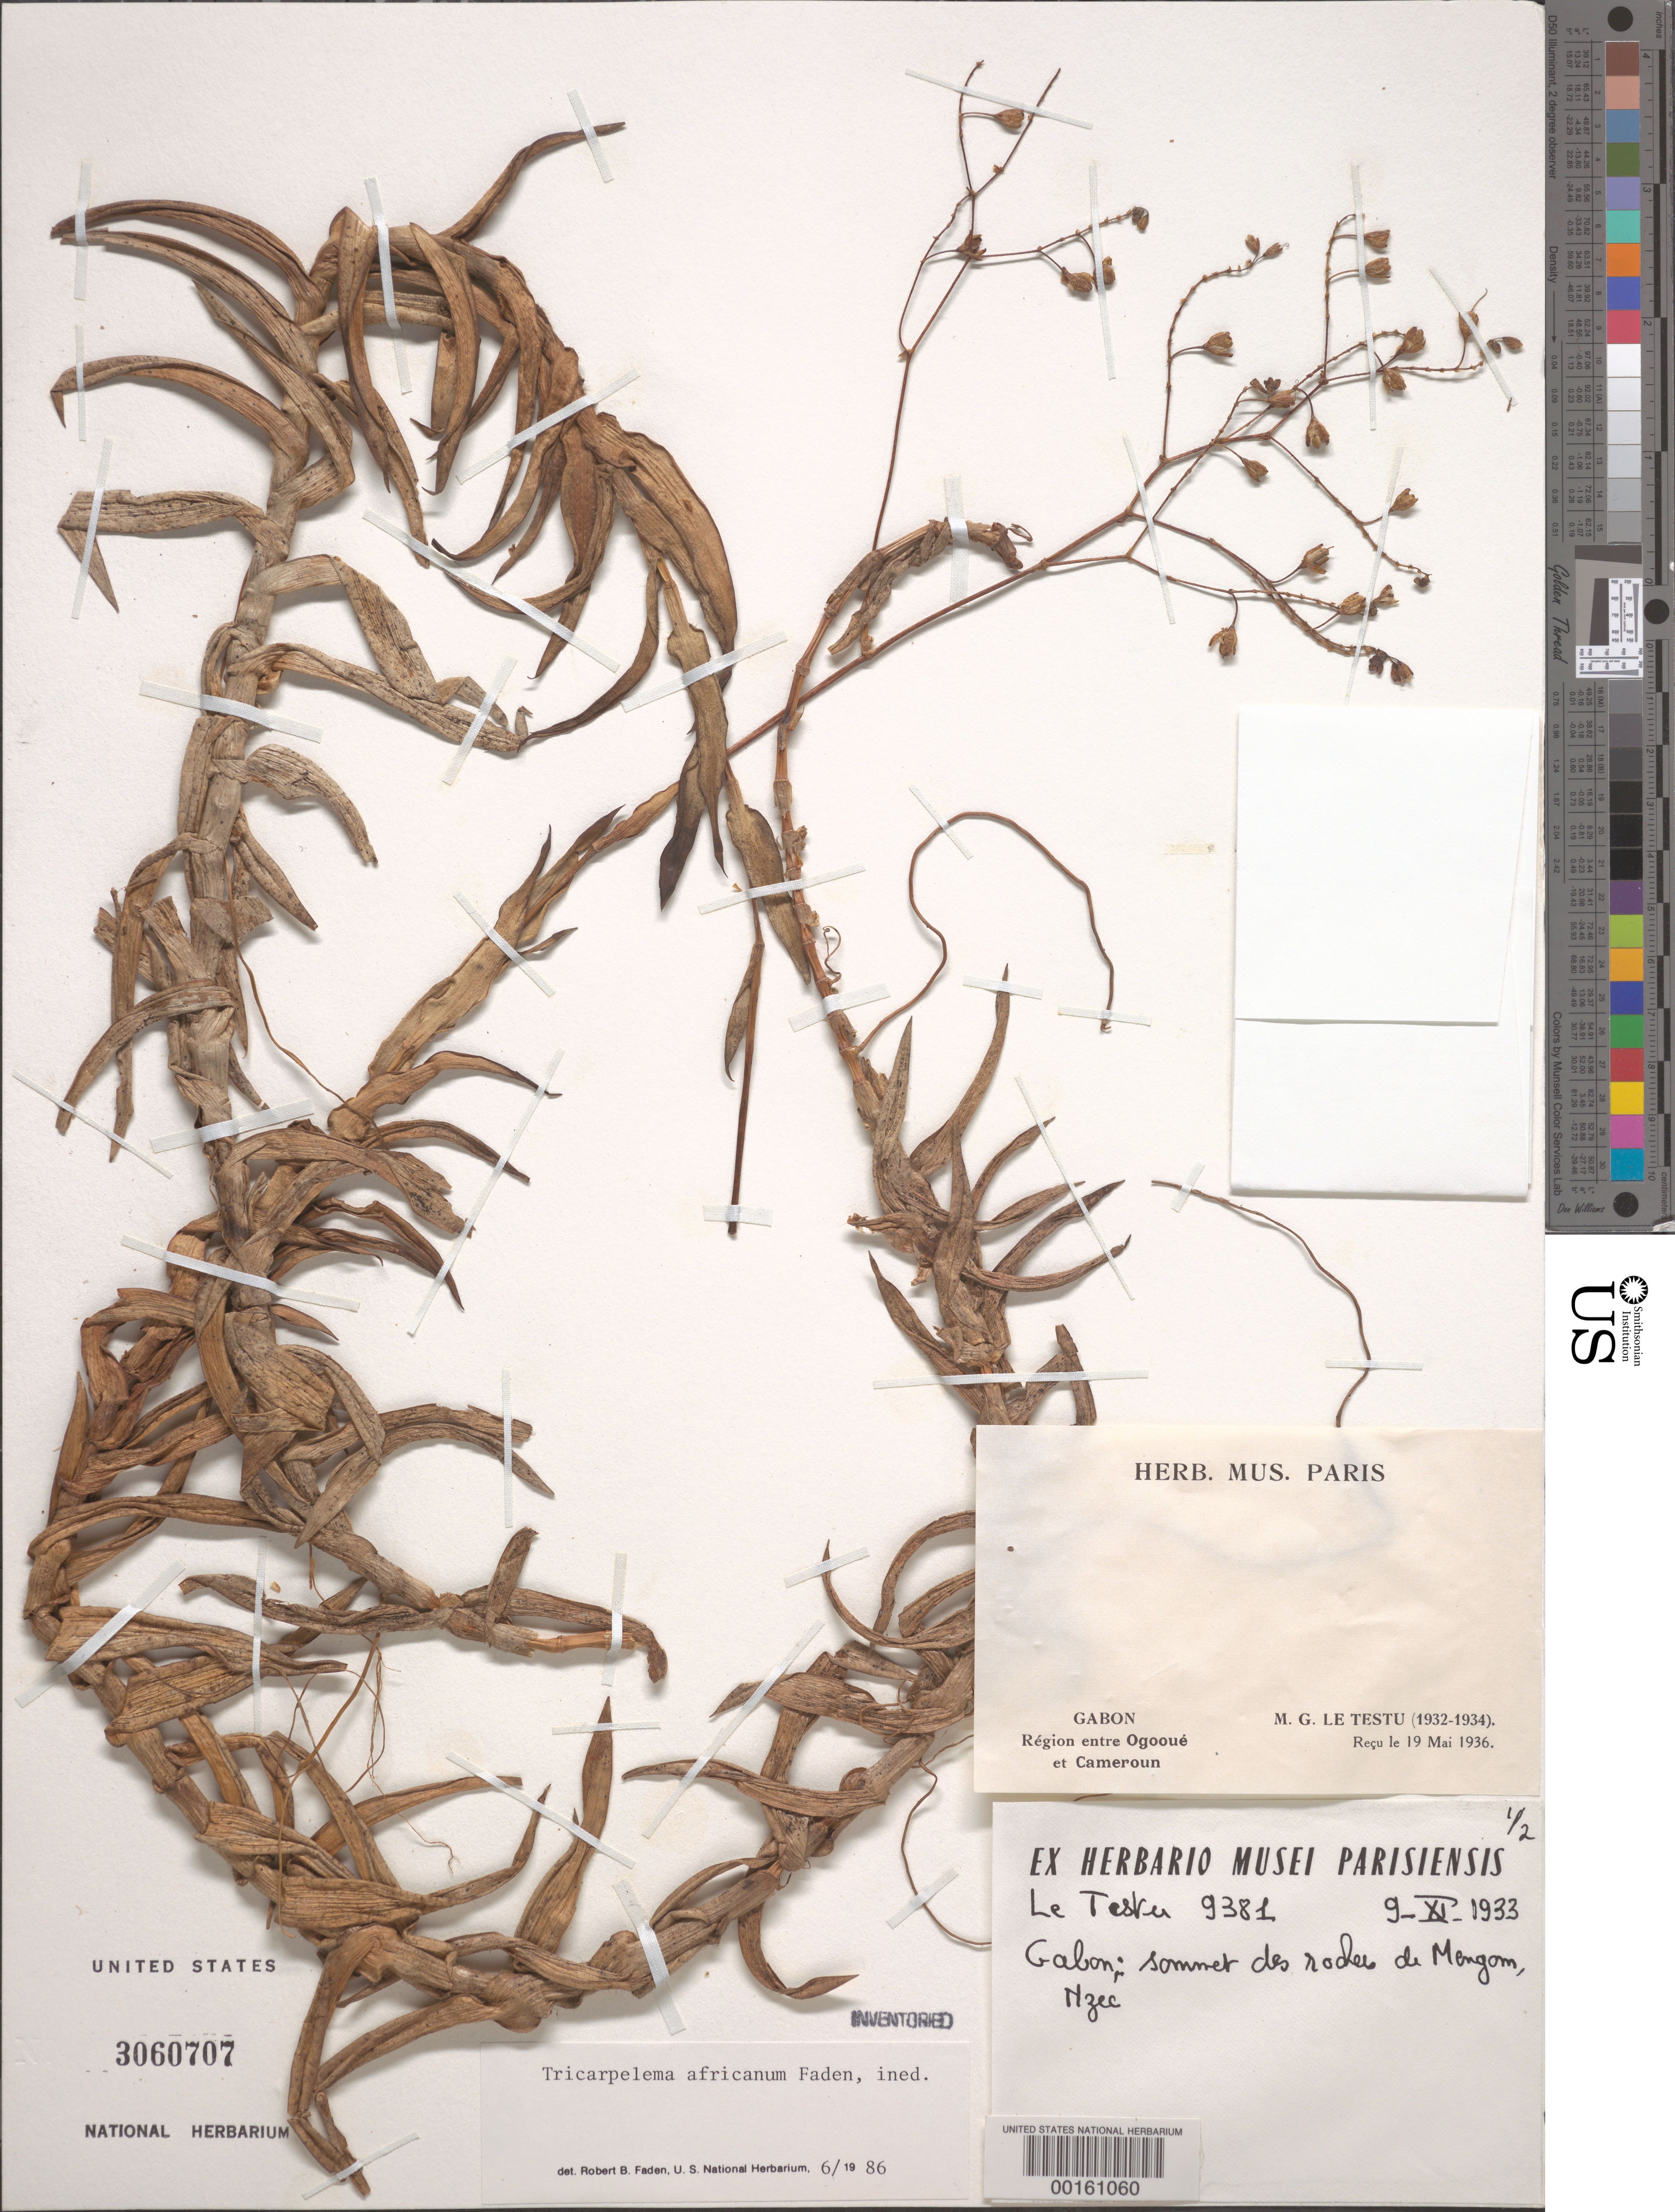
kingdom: Plantae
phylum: Tracheophyta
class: Liliopsida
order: Commelinales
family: Commelinaceae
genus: Tricarpelema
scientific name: Tricarpelema africanum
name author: Faden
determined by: Faden, Robert B., (US), Smithsonian Institution - National Museum of Natural History (UNITED STATES)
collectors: G. Le Testu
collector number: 9381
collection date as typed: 09 Nov 1933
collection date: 1933-11-09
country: Gabon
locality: Between Ogooué and Cameroon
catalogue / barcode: US 3060707